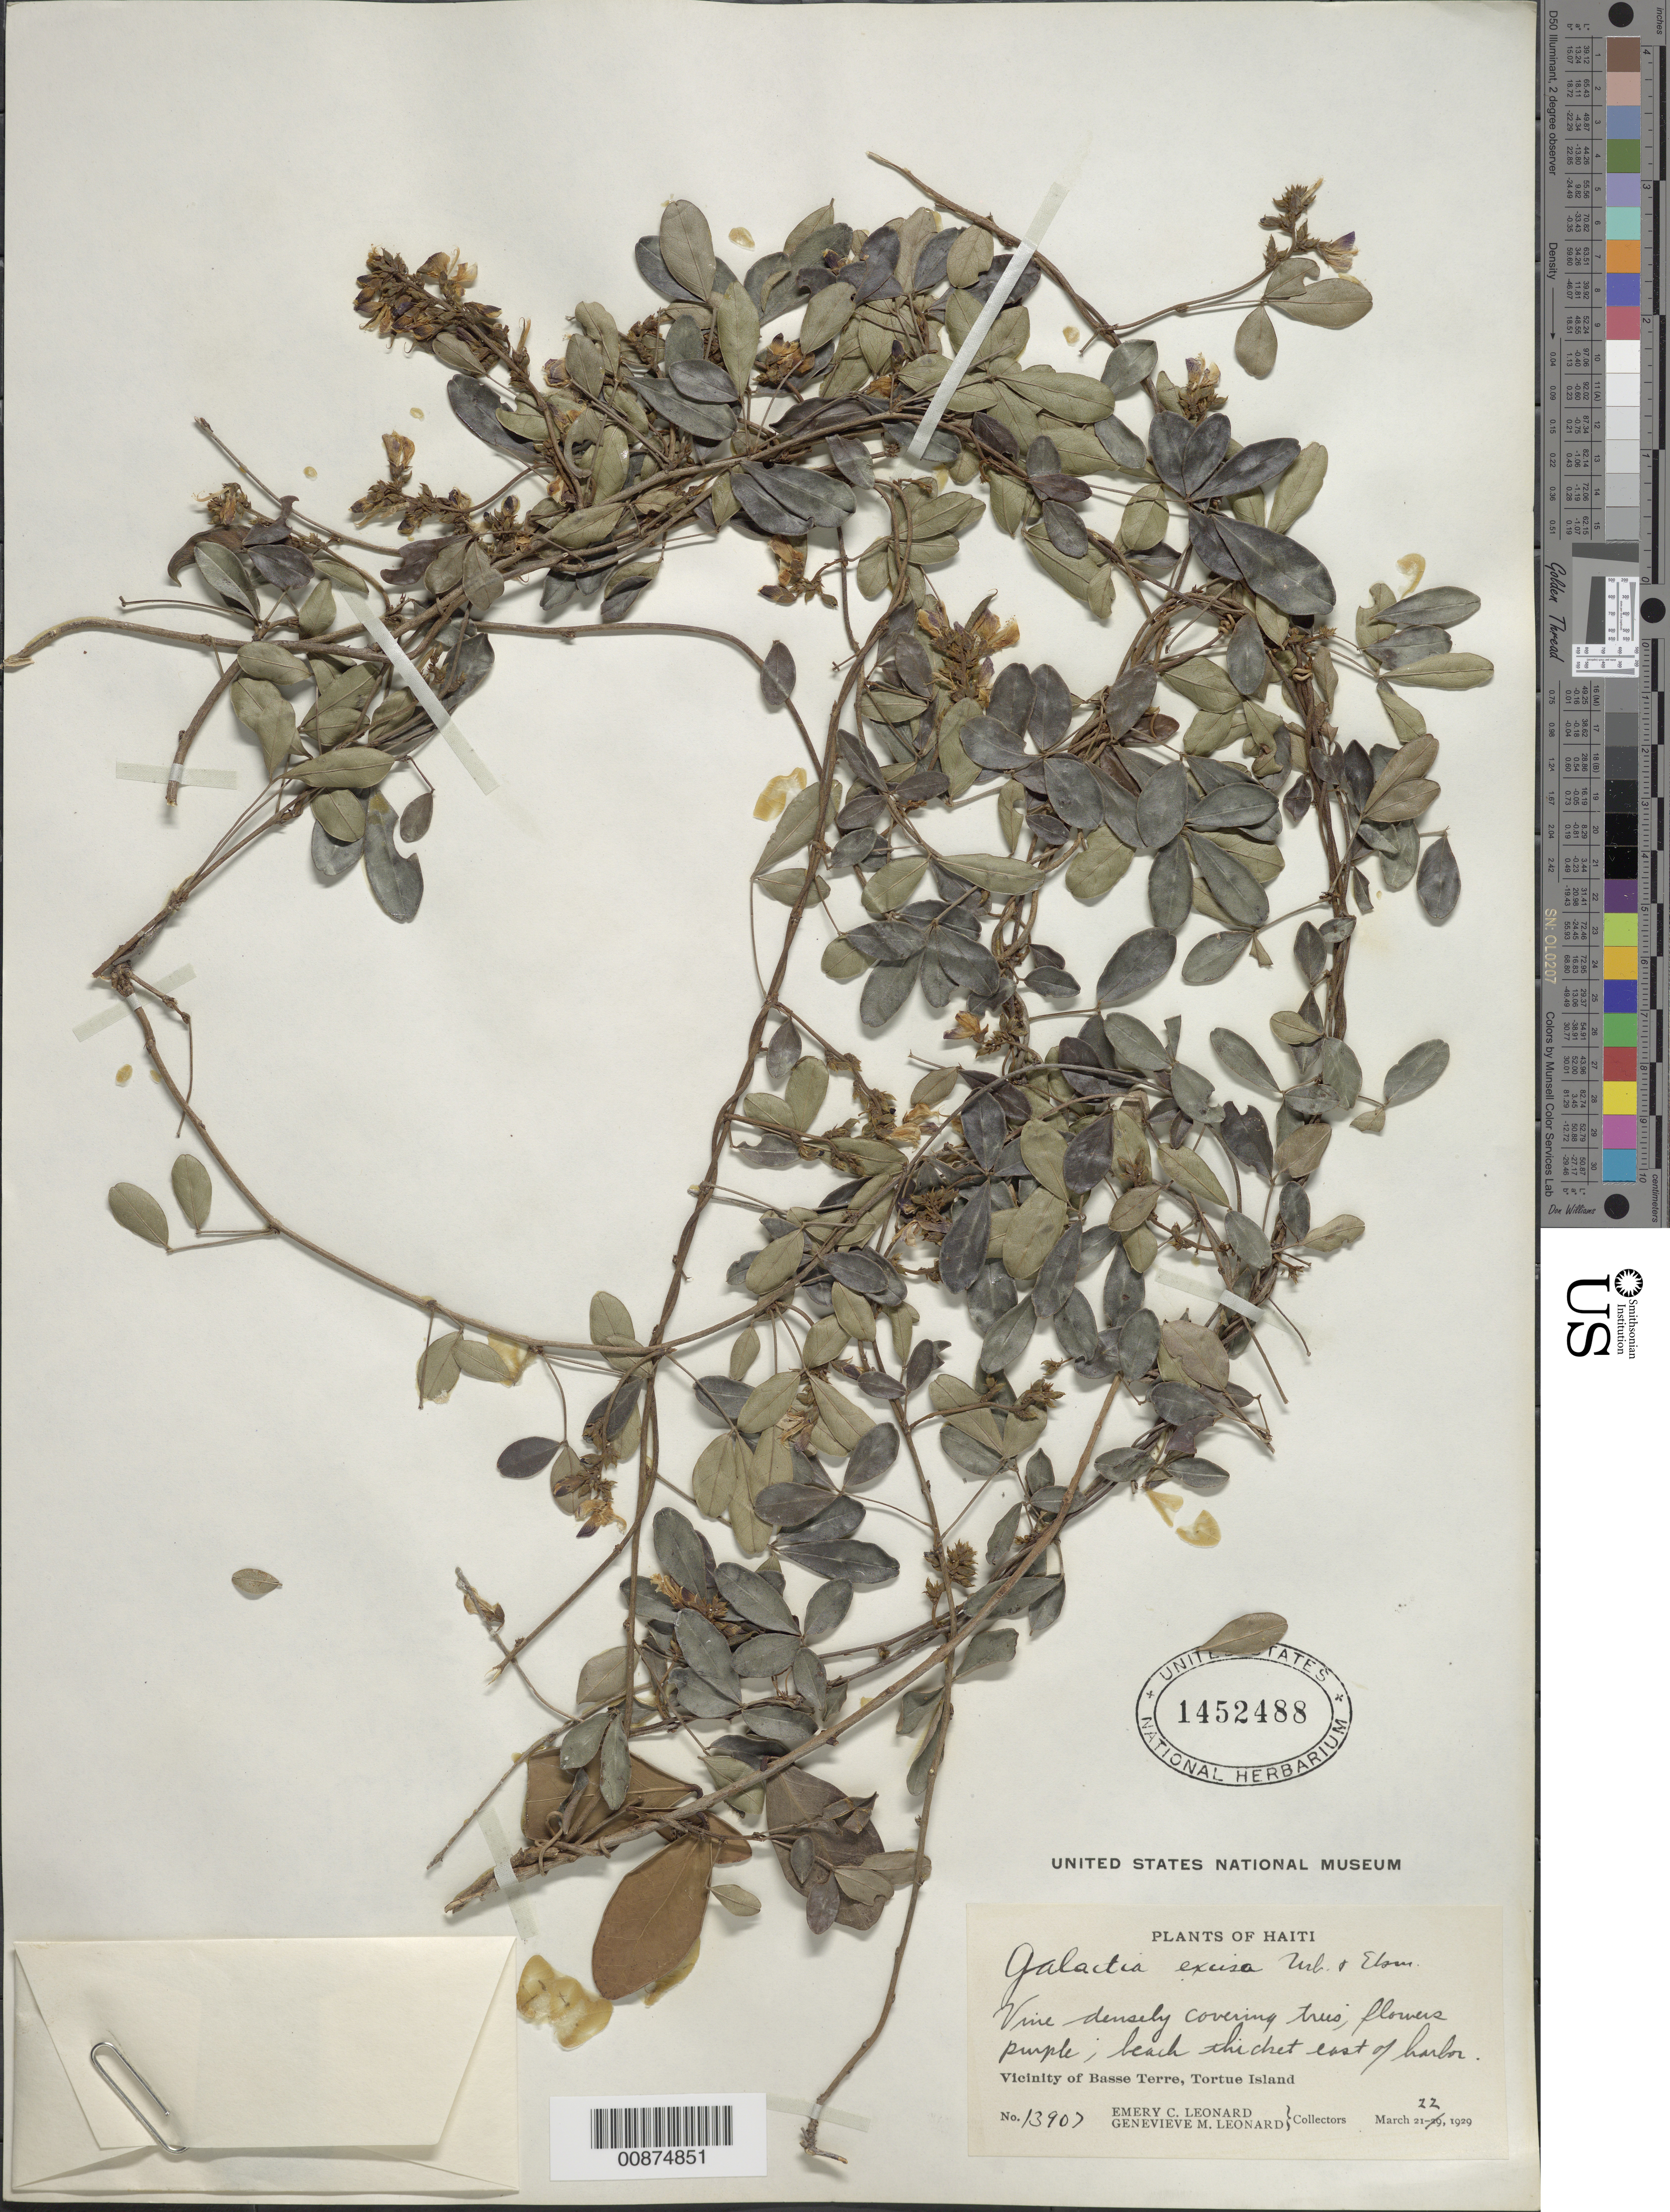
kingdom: Plantae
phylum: Tracheophyta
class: Magnoliopsida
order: Fabales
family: Fabaceae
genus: Galactia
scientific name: Galactia excisa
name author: Urb. & Ekman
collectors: E. C. Leonard & G. M. Leonard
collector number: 13907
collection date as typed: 22 Mar 1929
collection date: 1929-03-22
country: Haiti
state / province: Nord-Óuest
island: Île de la Tortue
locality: Vicinity of Basse Terre, Tortue Island. Beach thicket east of harbor.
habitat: Vine densely covering trees. Beach thicket.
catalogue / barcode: US 1452488